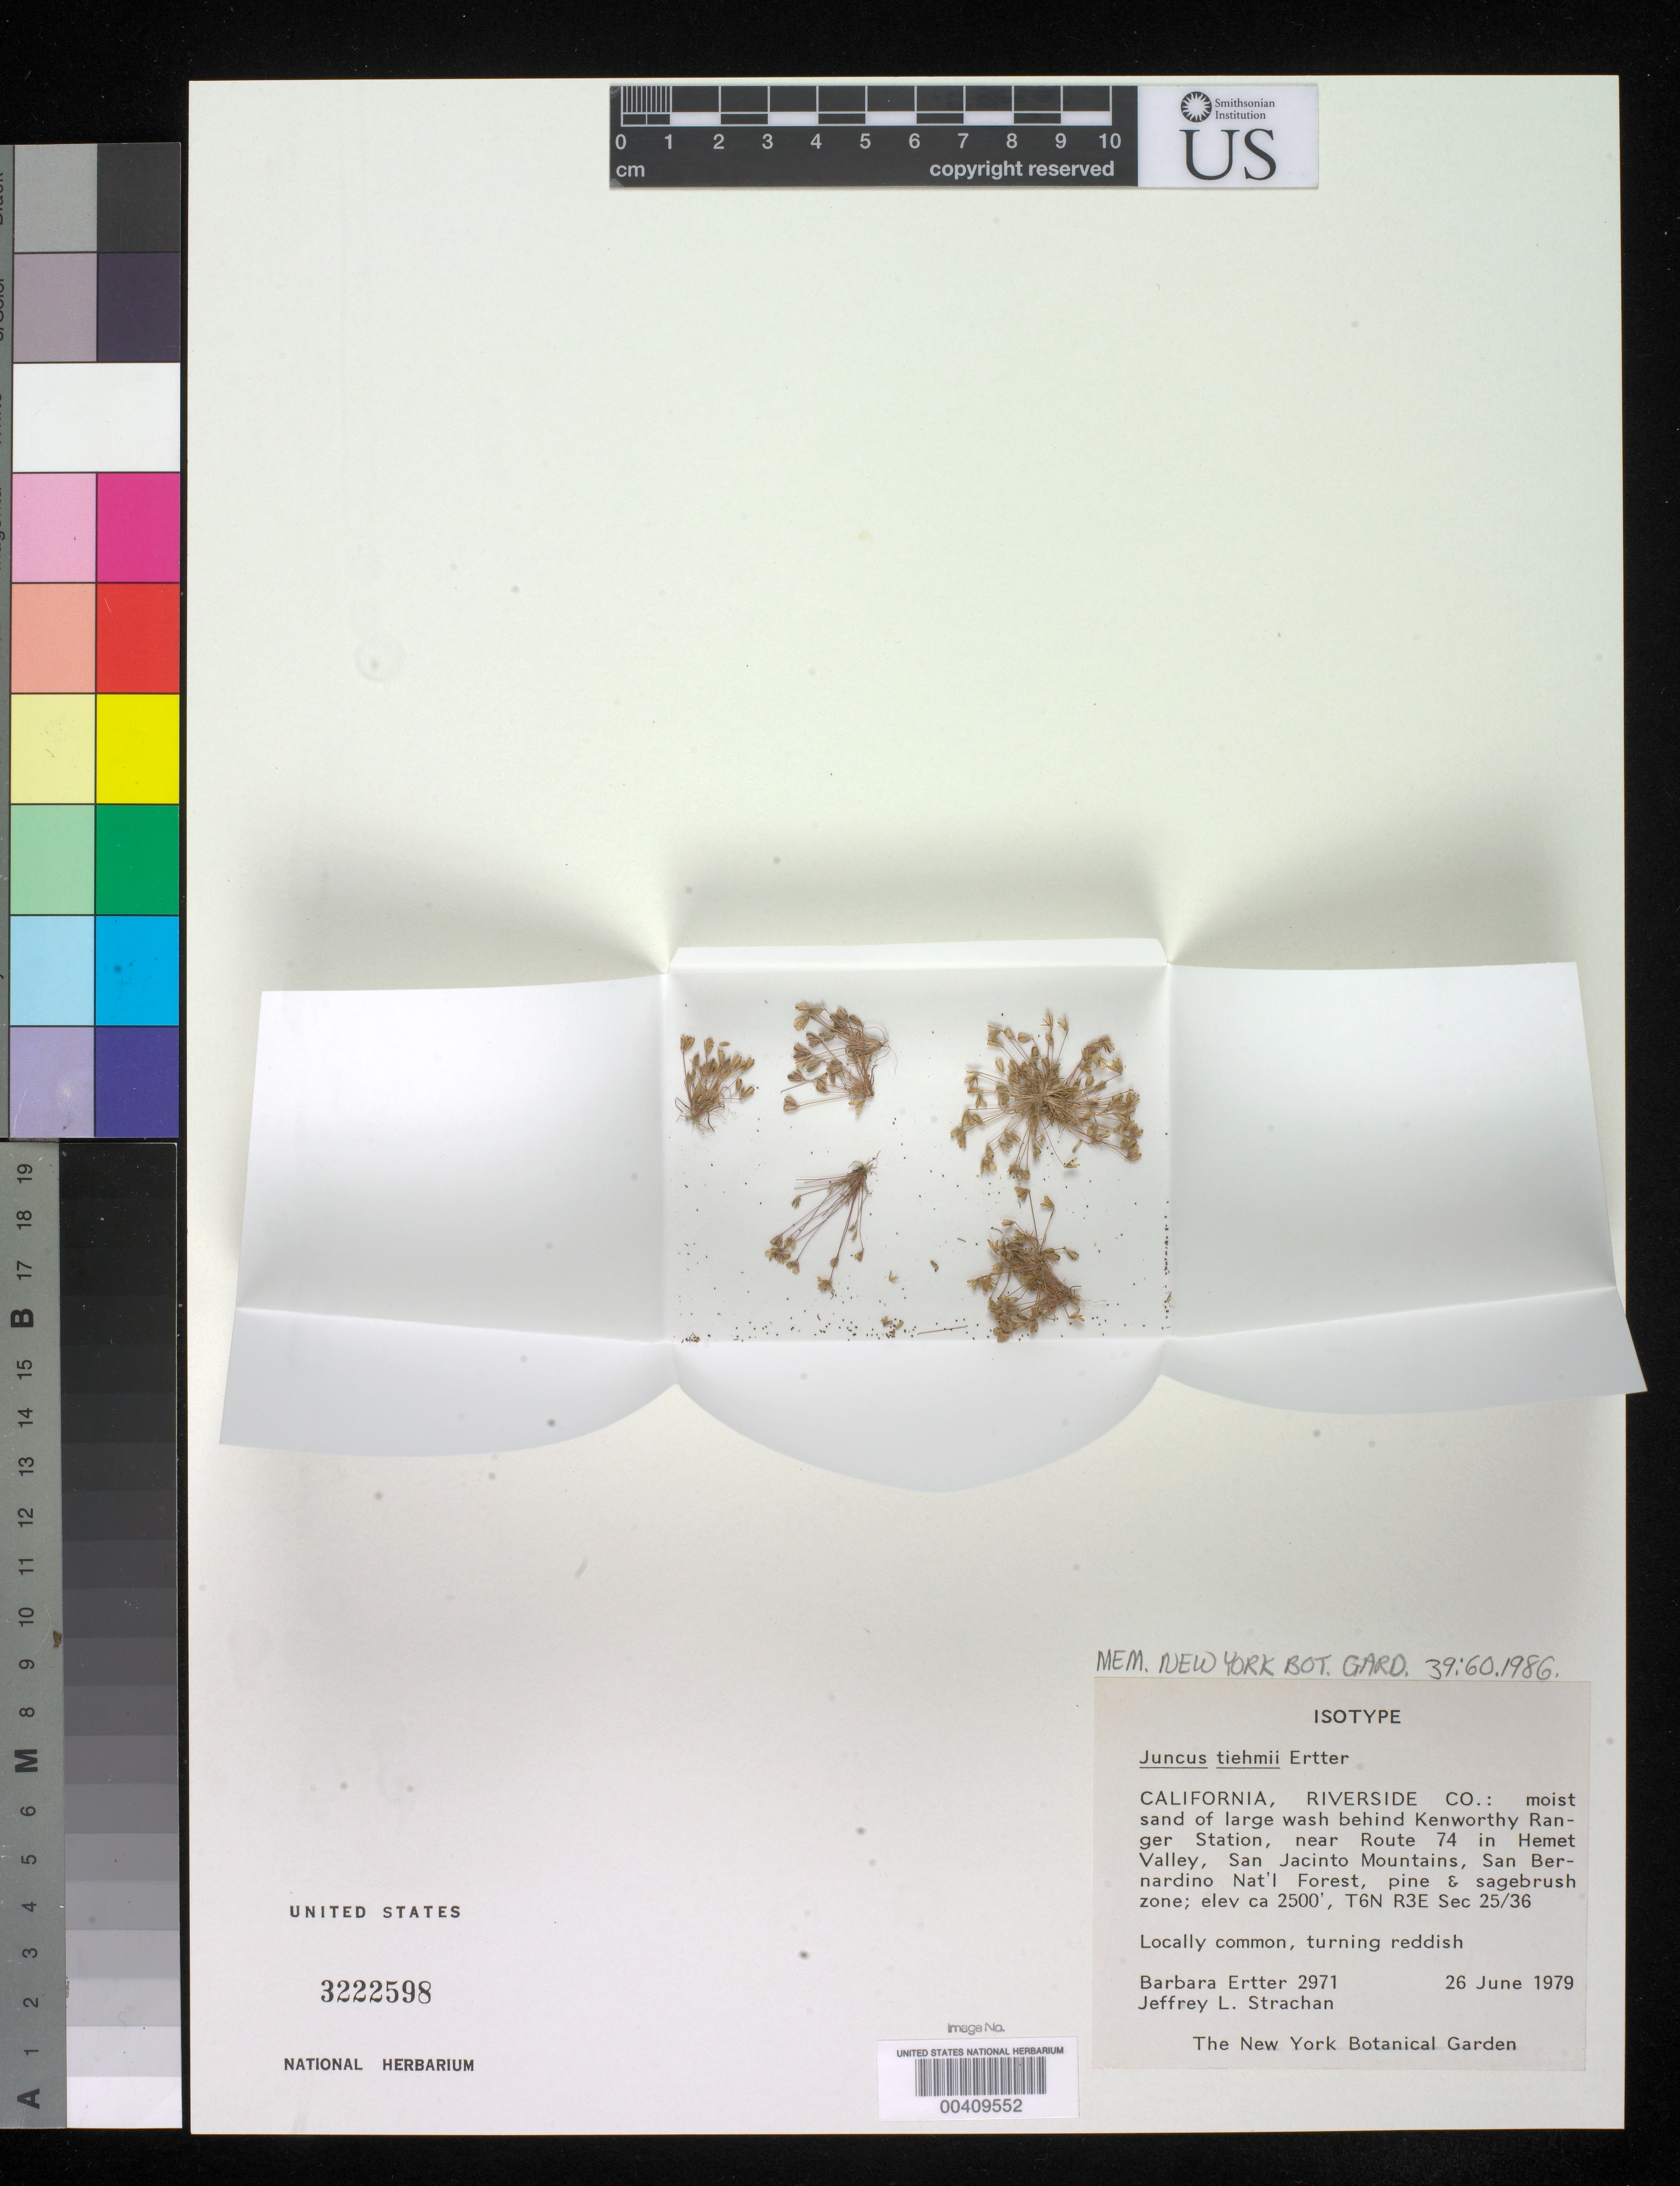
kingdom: Plantae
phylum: Tracheophyta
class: Liliopsida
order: Poales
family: Juncaceae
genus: Juncus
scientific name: Juncus tiehmii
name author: Ertter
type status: Isotype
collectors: B. Ertter & J. Strachan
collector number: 2971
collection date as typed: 26 Jun 1979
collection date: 1979-06-26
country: United States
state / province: California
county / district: Riverside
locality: Behind Kenworthy Ranger Station, near route 74 in Hemet Valley, San Jacinto Mountains, San Bernardino Nat'l Forest.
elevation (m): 762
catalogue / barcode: US 3222598